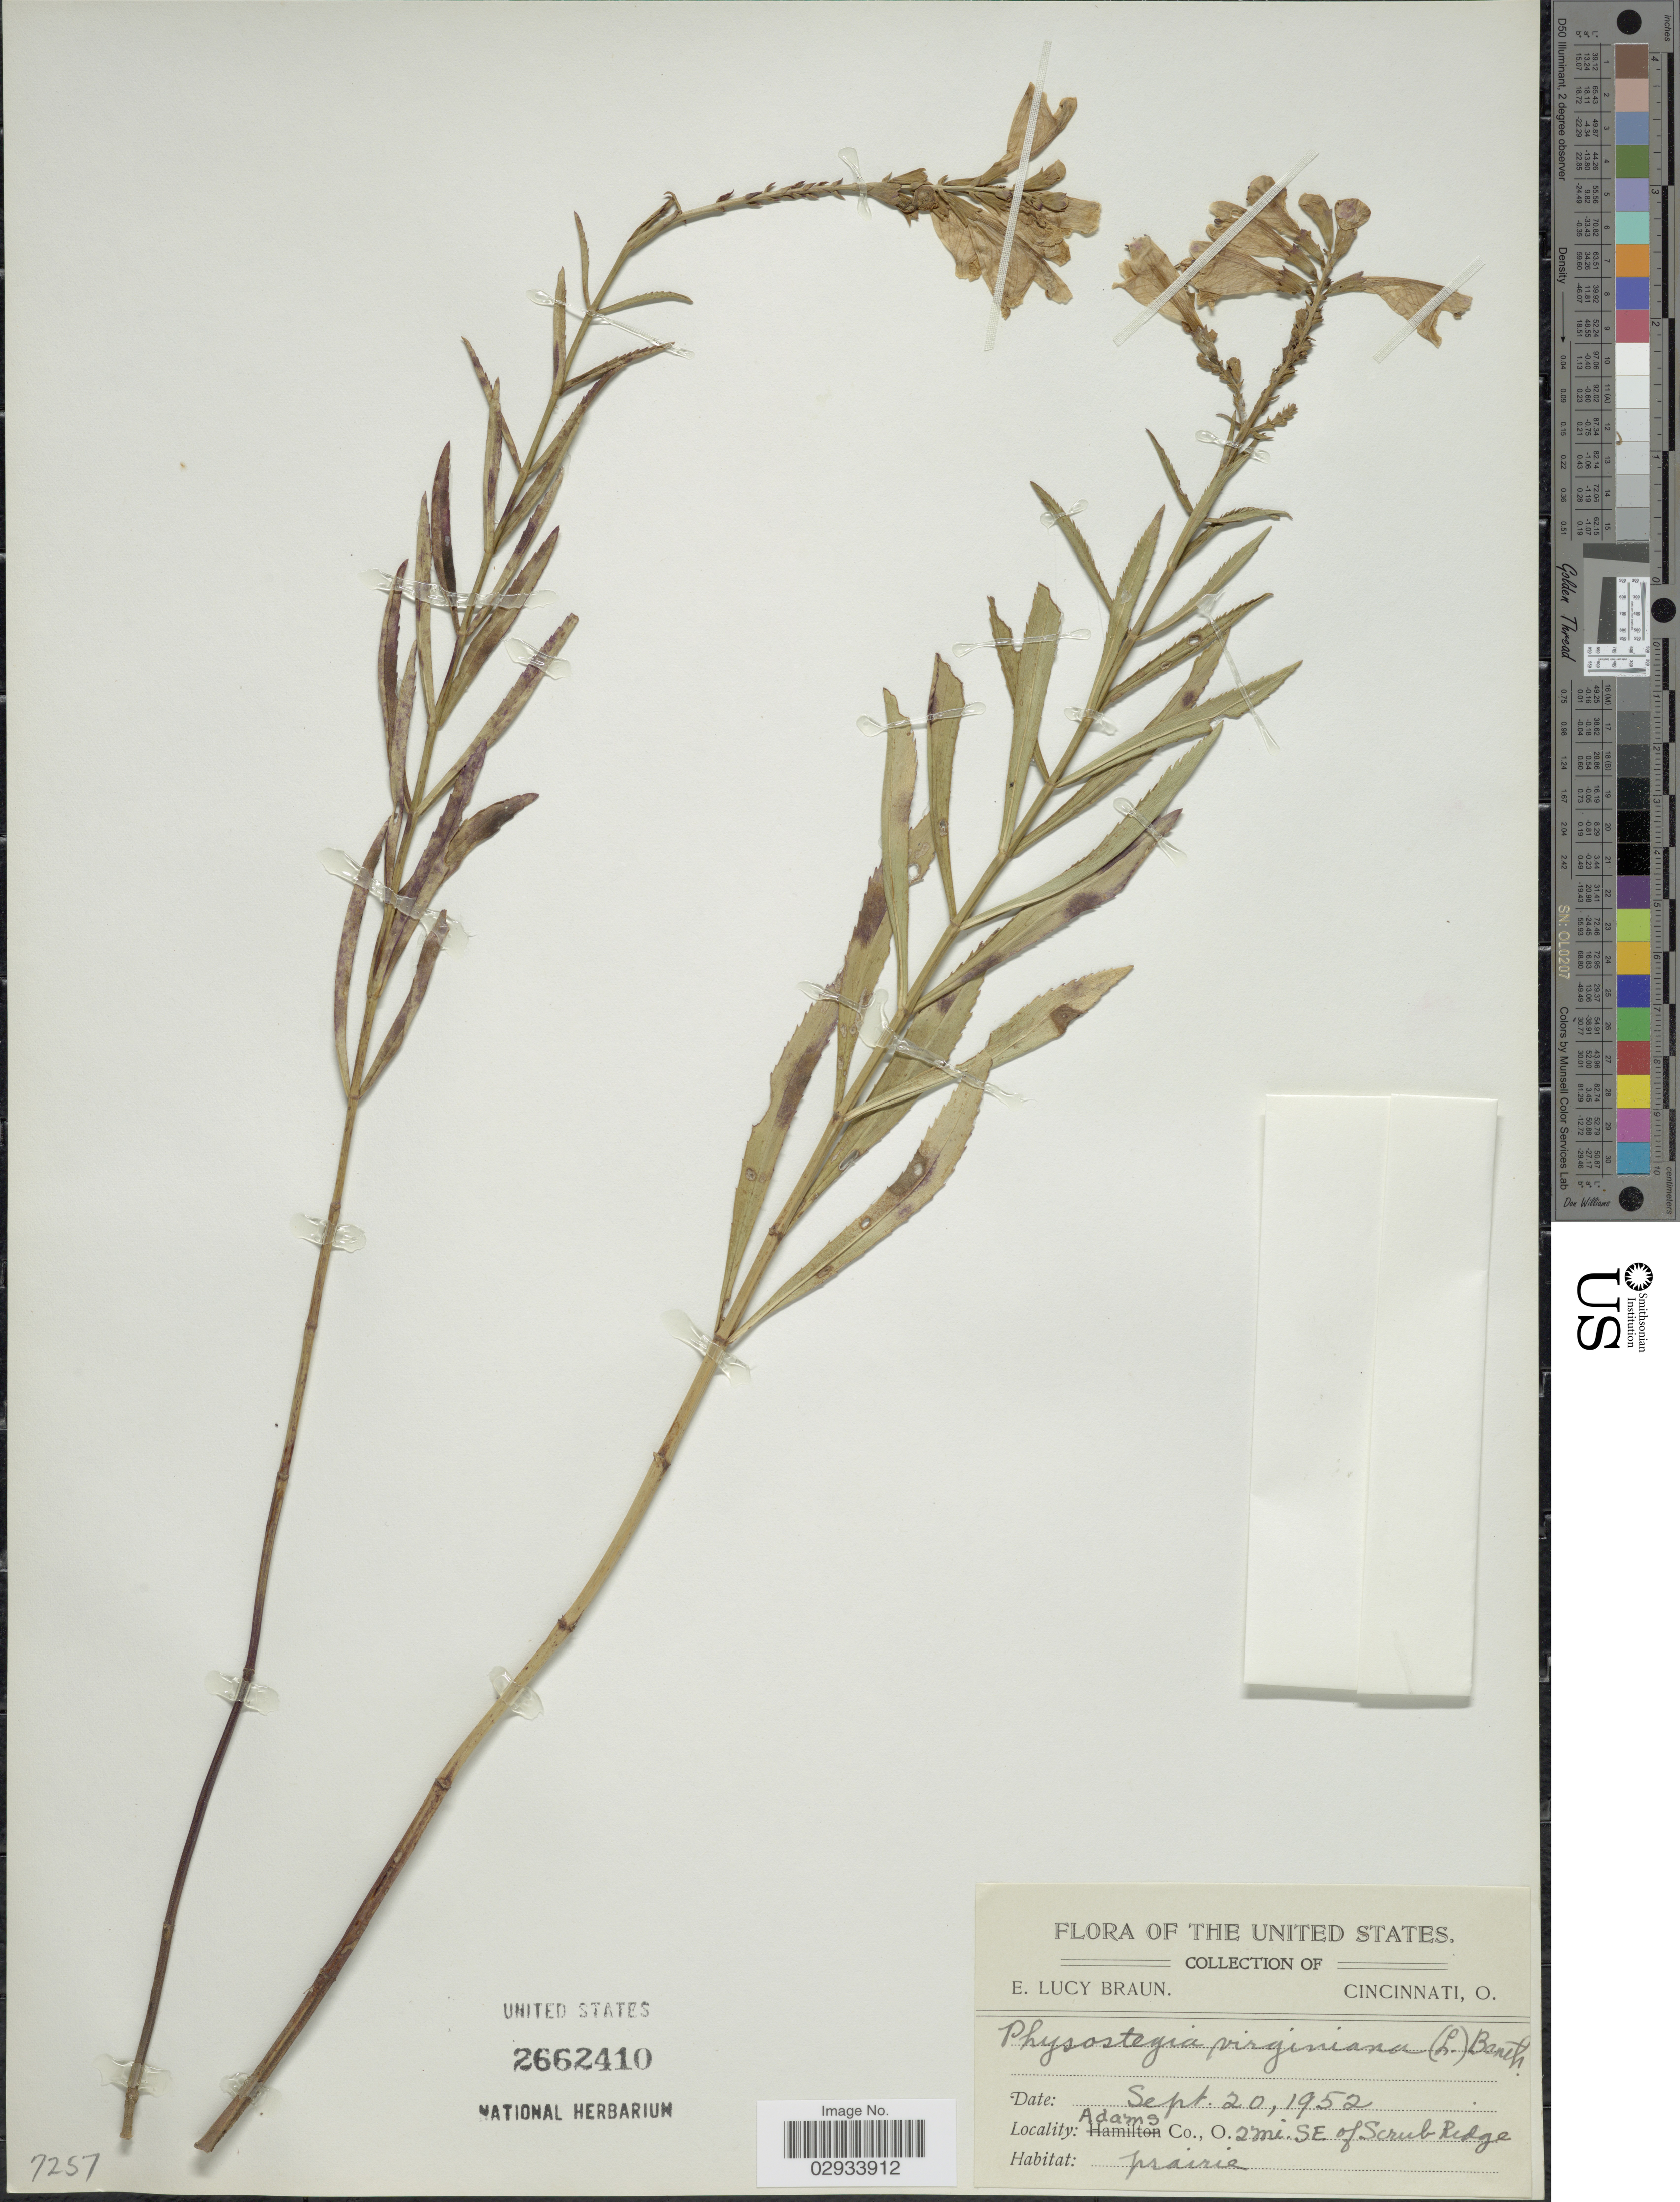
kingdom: Plantae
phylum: Tracheophyta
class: Magnoliopsida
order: Lamiales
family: Lamiaceae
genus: Physostegia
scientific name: Physostegia virginiana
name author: (L.) Benth.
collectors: E. L. Braun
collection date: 1952-09-20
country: United States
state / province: Ohio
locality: Adams Co., O., 2 mi. SE of Scrub Ridge.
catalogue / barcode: US 2662410